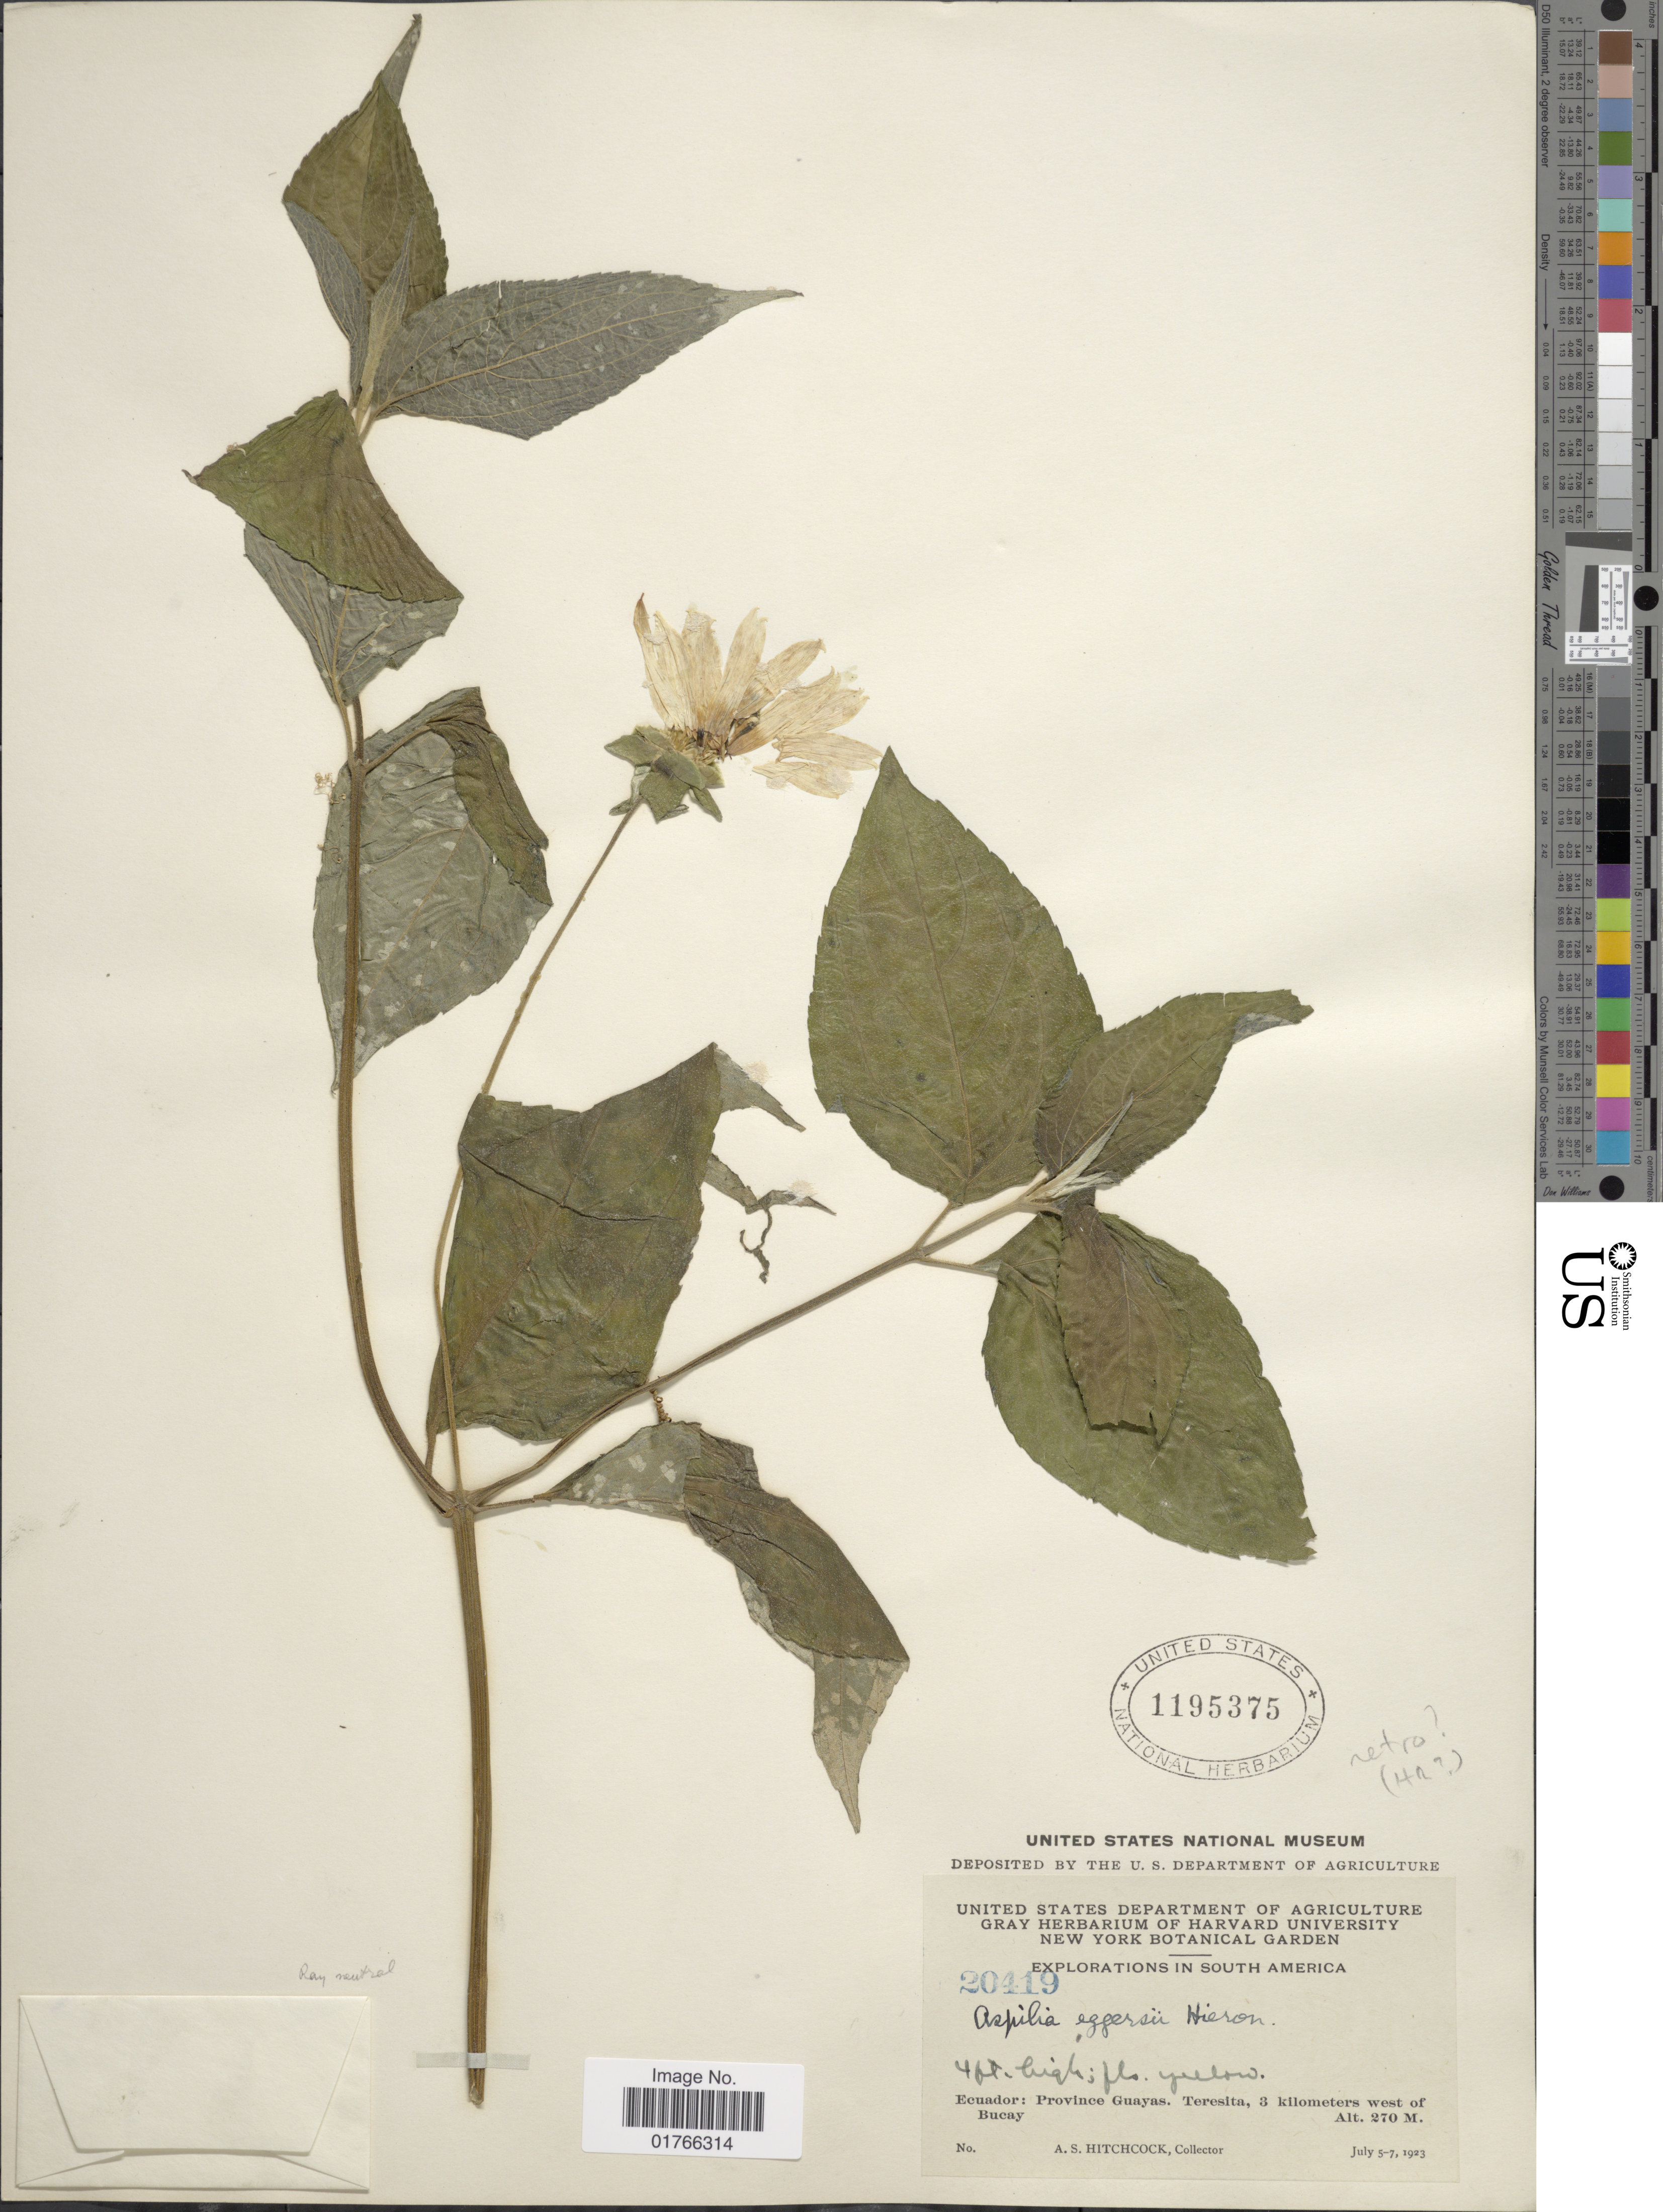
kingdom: Plantae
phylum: Tracheophyta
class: Magnoliopsida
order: Asterales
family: Asteraceae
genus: Elaphandra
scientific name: Elaphandra retroflexa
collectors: A. S. Hitchcock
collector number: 20419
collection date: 1923-07-05/1923-07-07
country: Ecuador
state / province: Guayas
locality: South America, Teresita, 3 kilometers west of Bucay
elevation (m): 270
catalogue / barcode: US 1195375